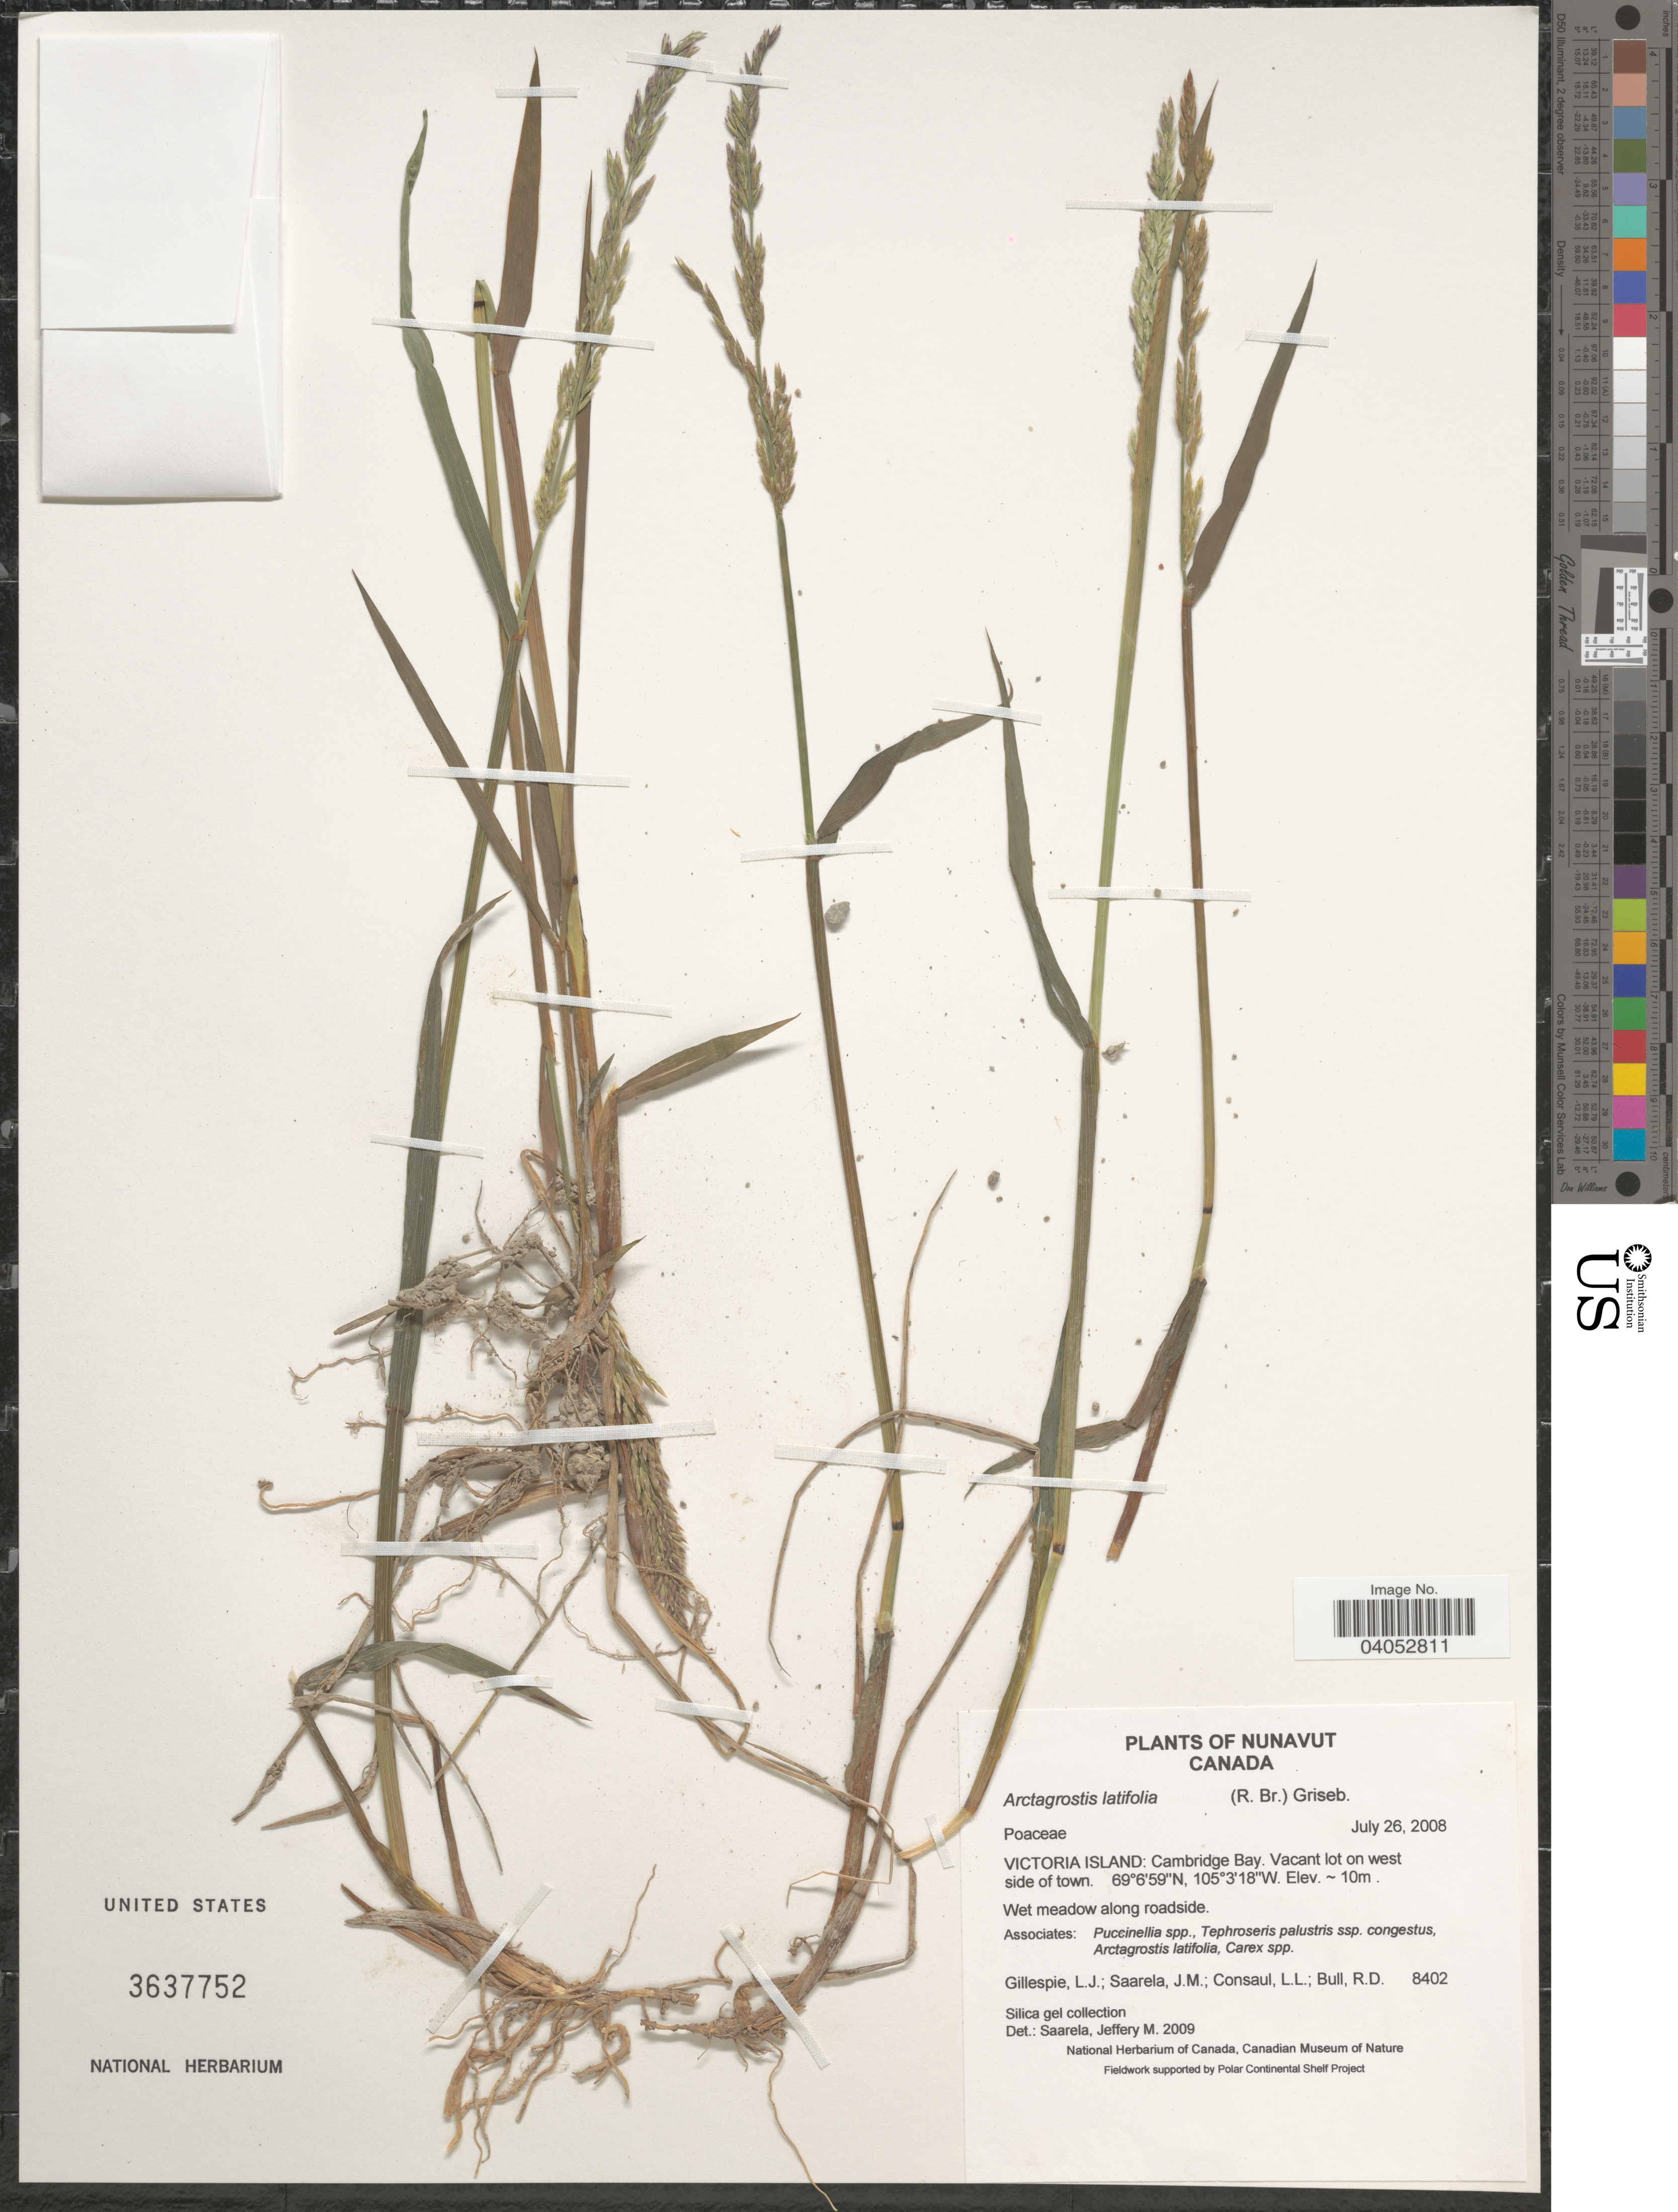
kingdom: Plantae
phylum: Tracheophyta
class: Liliopsida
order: Poales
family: Poaceae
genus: Arctagrostis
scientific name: Arctagrostis latifolia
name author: (R. Br.) Griseb.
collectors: L. Gillespie, J. Saarela, L. Consaul & R. Bull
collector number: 8402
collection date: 2008-07-26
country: Canada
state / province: Nunavut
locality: Victoria Island: Cambridge Bay. Vacant lots on west side of town.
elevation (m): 10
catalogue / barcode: US 3637752